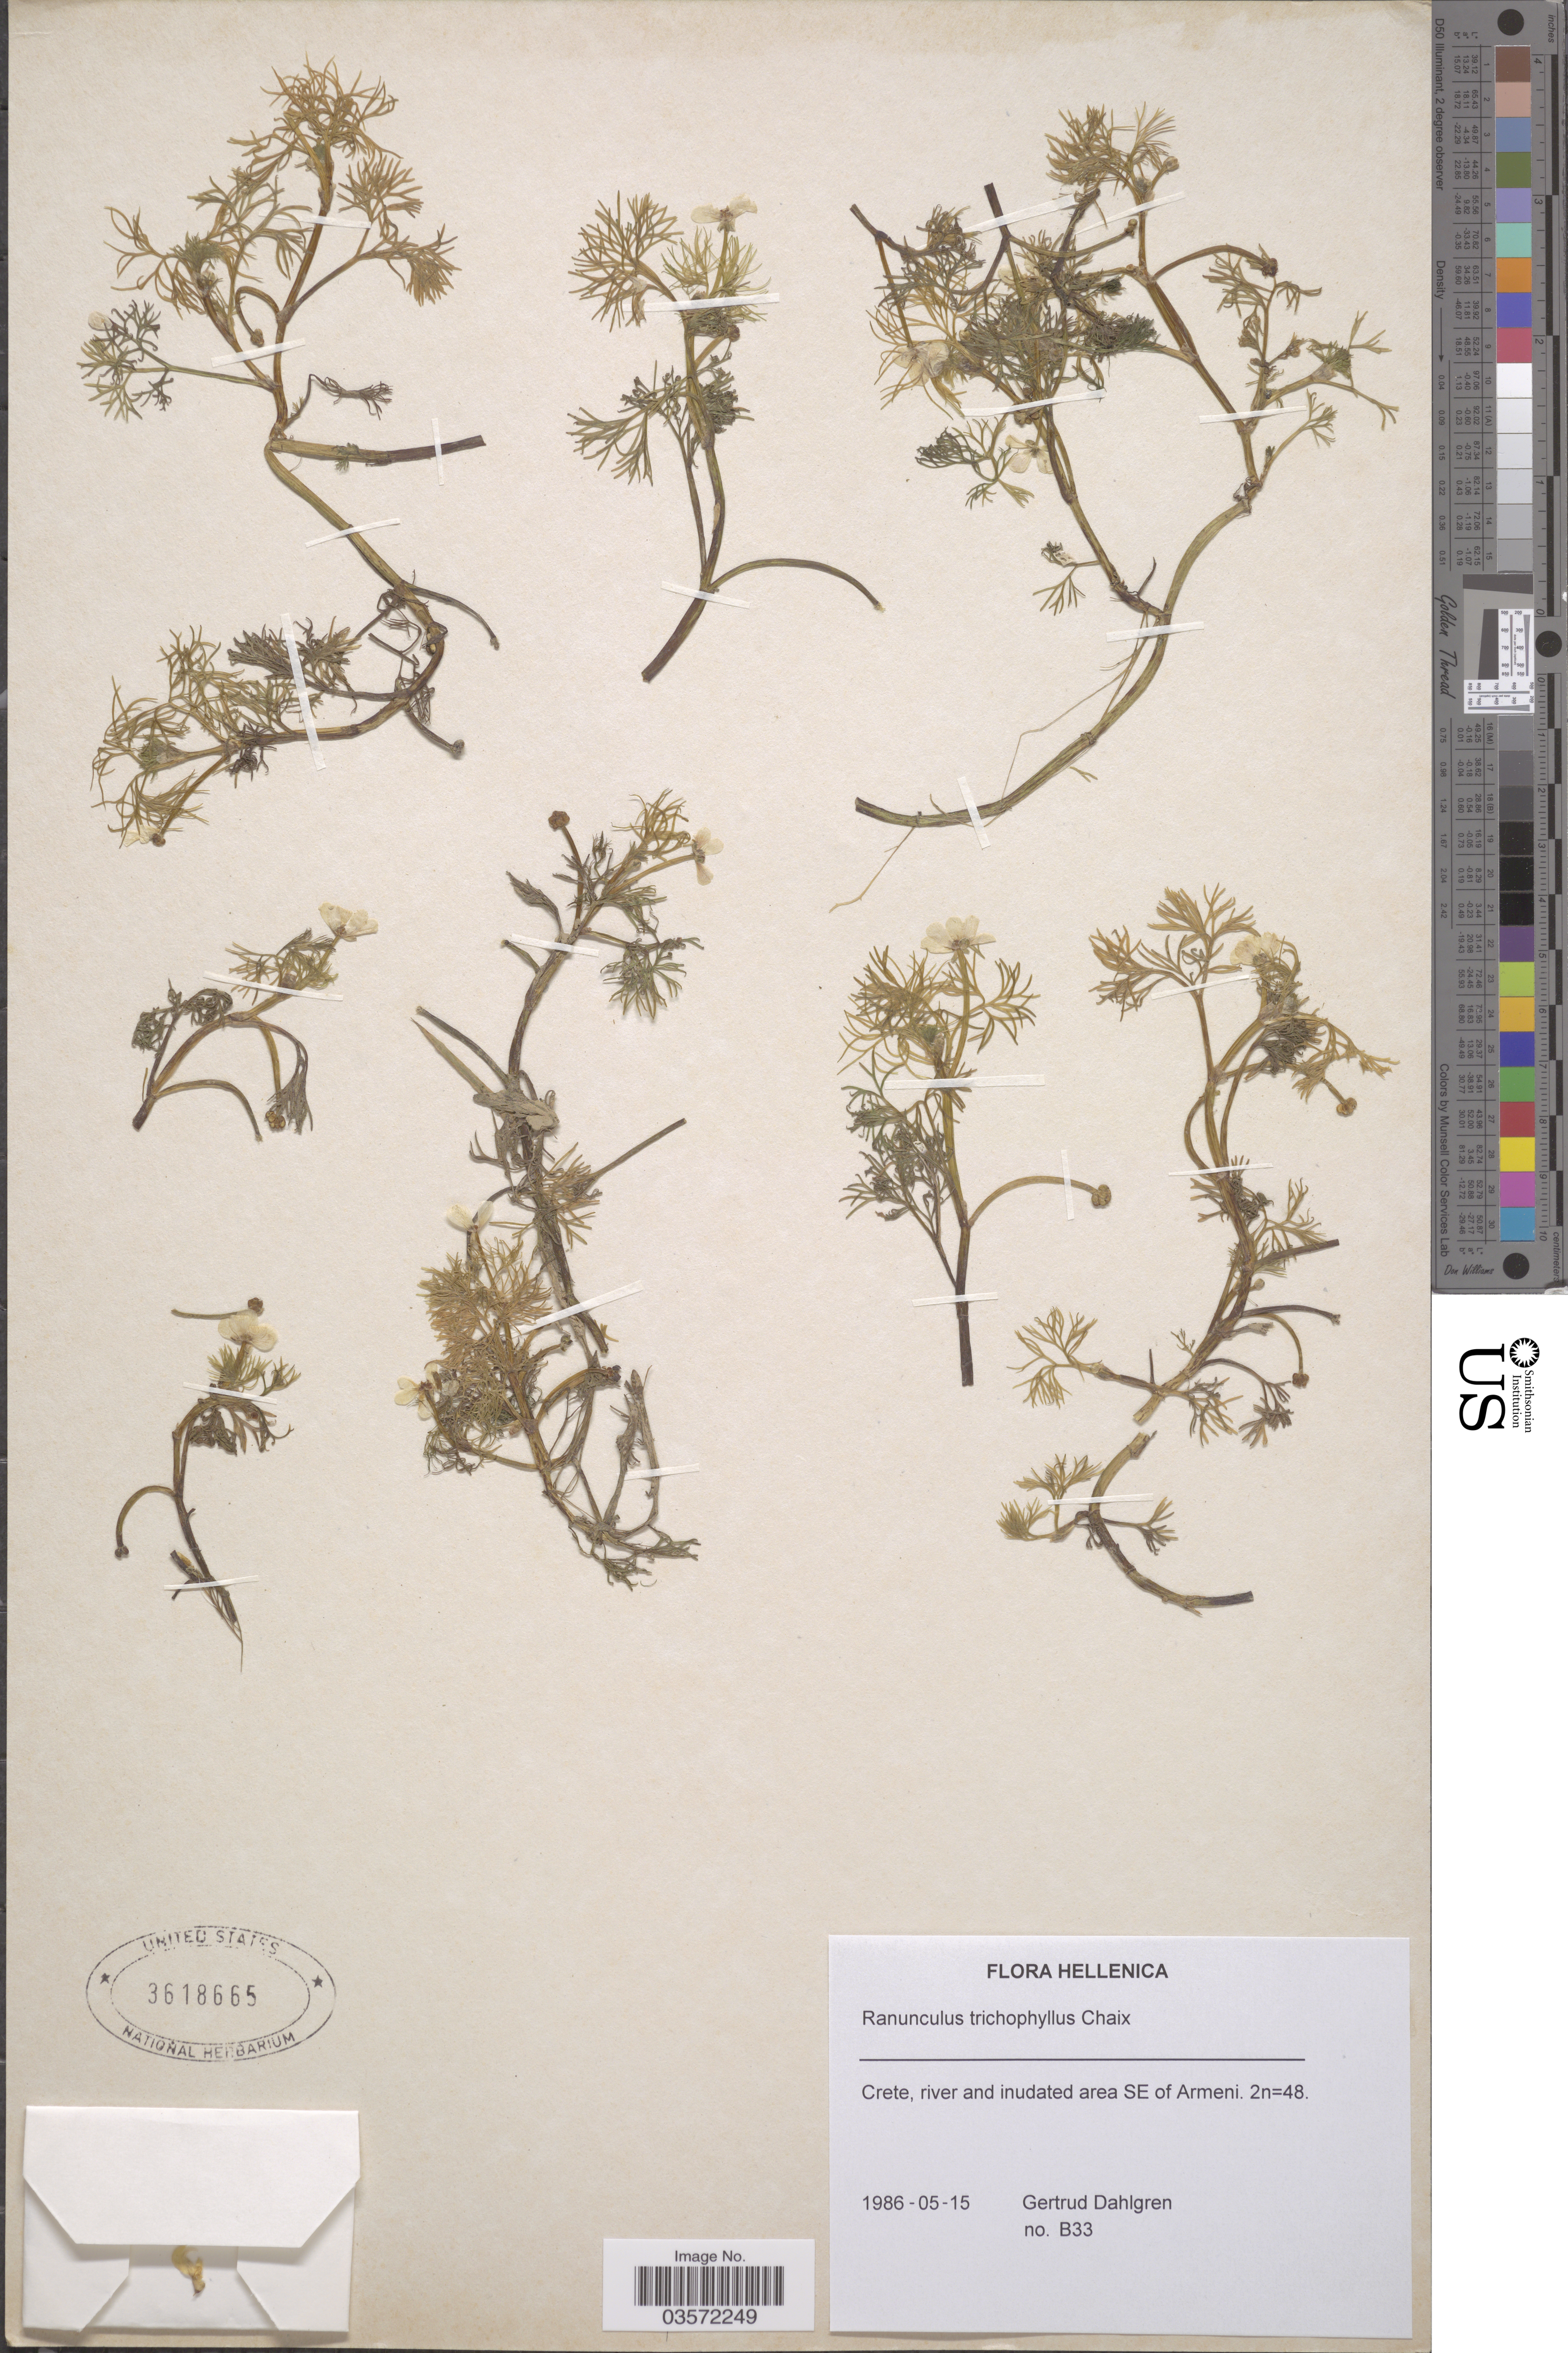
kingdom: Plantae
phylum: Tracheophyta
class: Magnoliopsida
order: Ranunculales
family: Ranunculaceae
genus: Ranunculus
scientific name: Ranunculus trichophyllus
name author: Chaix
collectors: G. Dahlgren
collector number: B33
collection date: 1986-05-15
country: Greece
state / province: Crete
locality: Hellenica. River and inudated area SE of Armeni.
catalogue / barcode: US 3618665